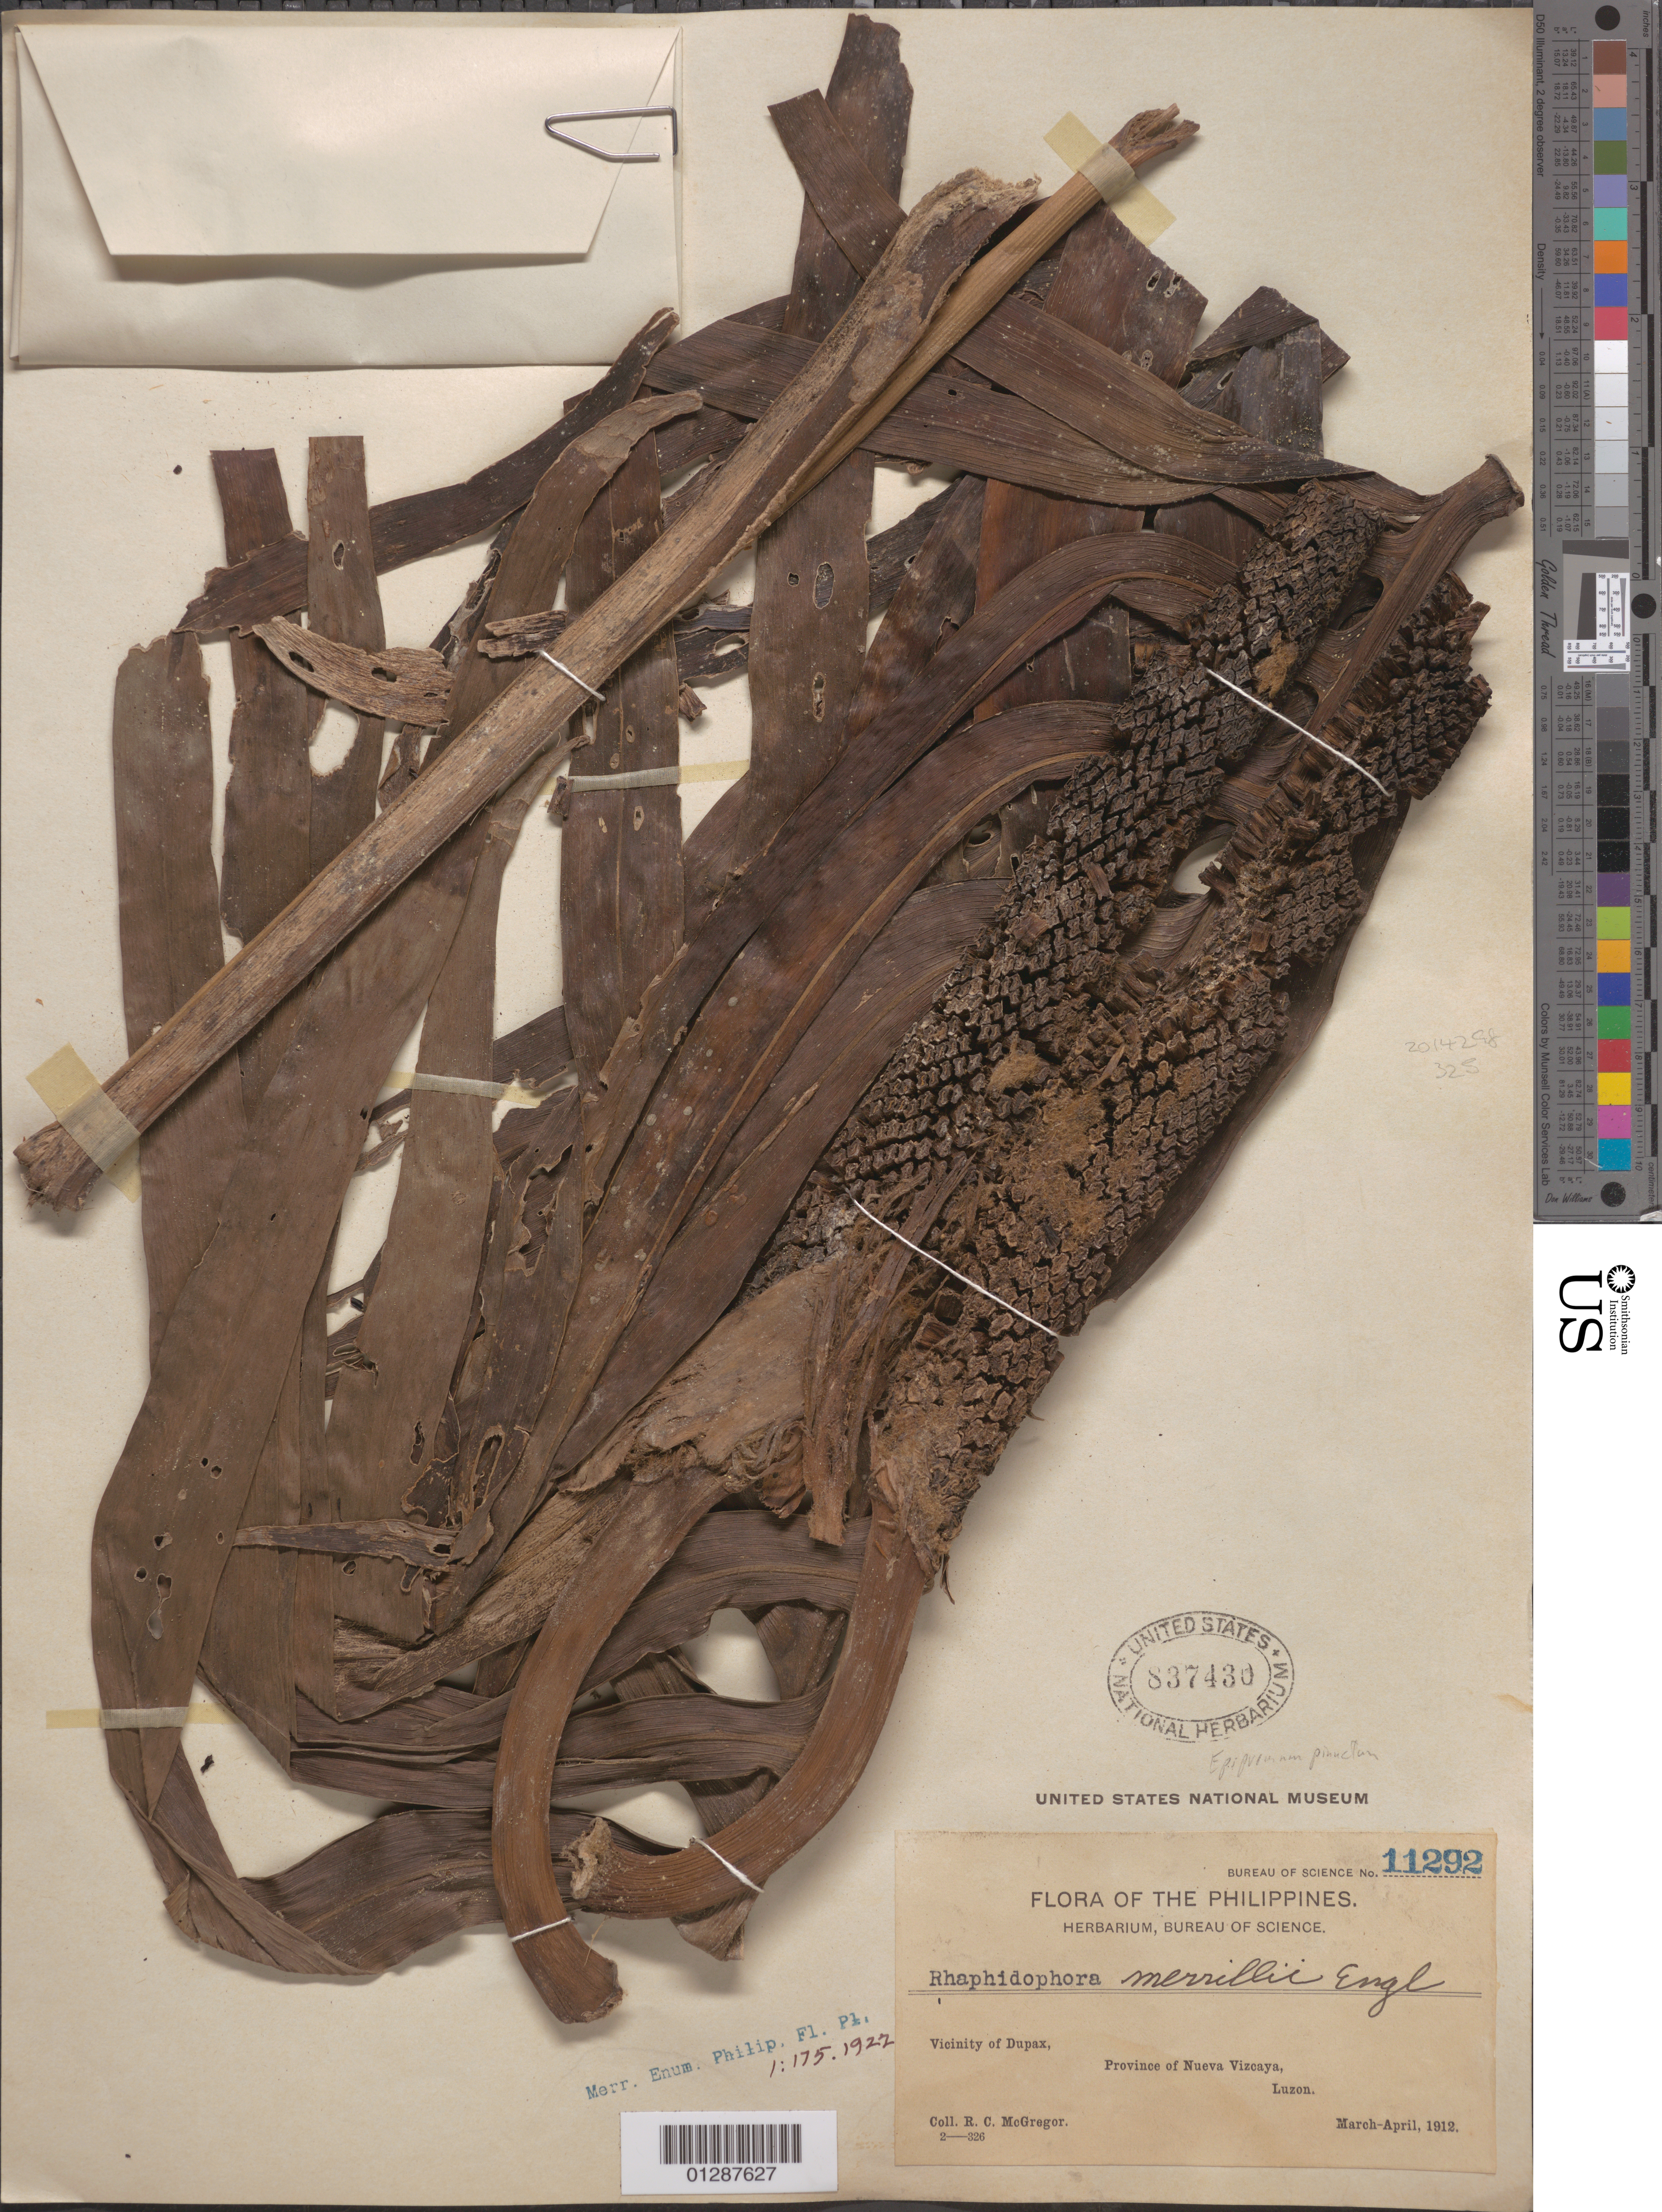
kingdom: Plantae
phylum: Tracheophyta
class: Liliopsida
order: Alismatales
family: Araceae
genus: Epipremnum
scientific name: Epipremnum pinnatum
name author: (L.) Engl.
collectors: R. C. McGregor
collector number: Bureau of Science 11292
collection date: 1912-03/1912-04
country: Philippines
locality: Vicinity of Dupax, Province of Nueva Vizcaya, Luzon.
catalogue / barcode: US 837430